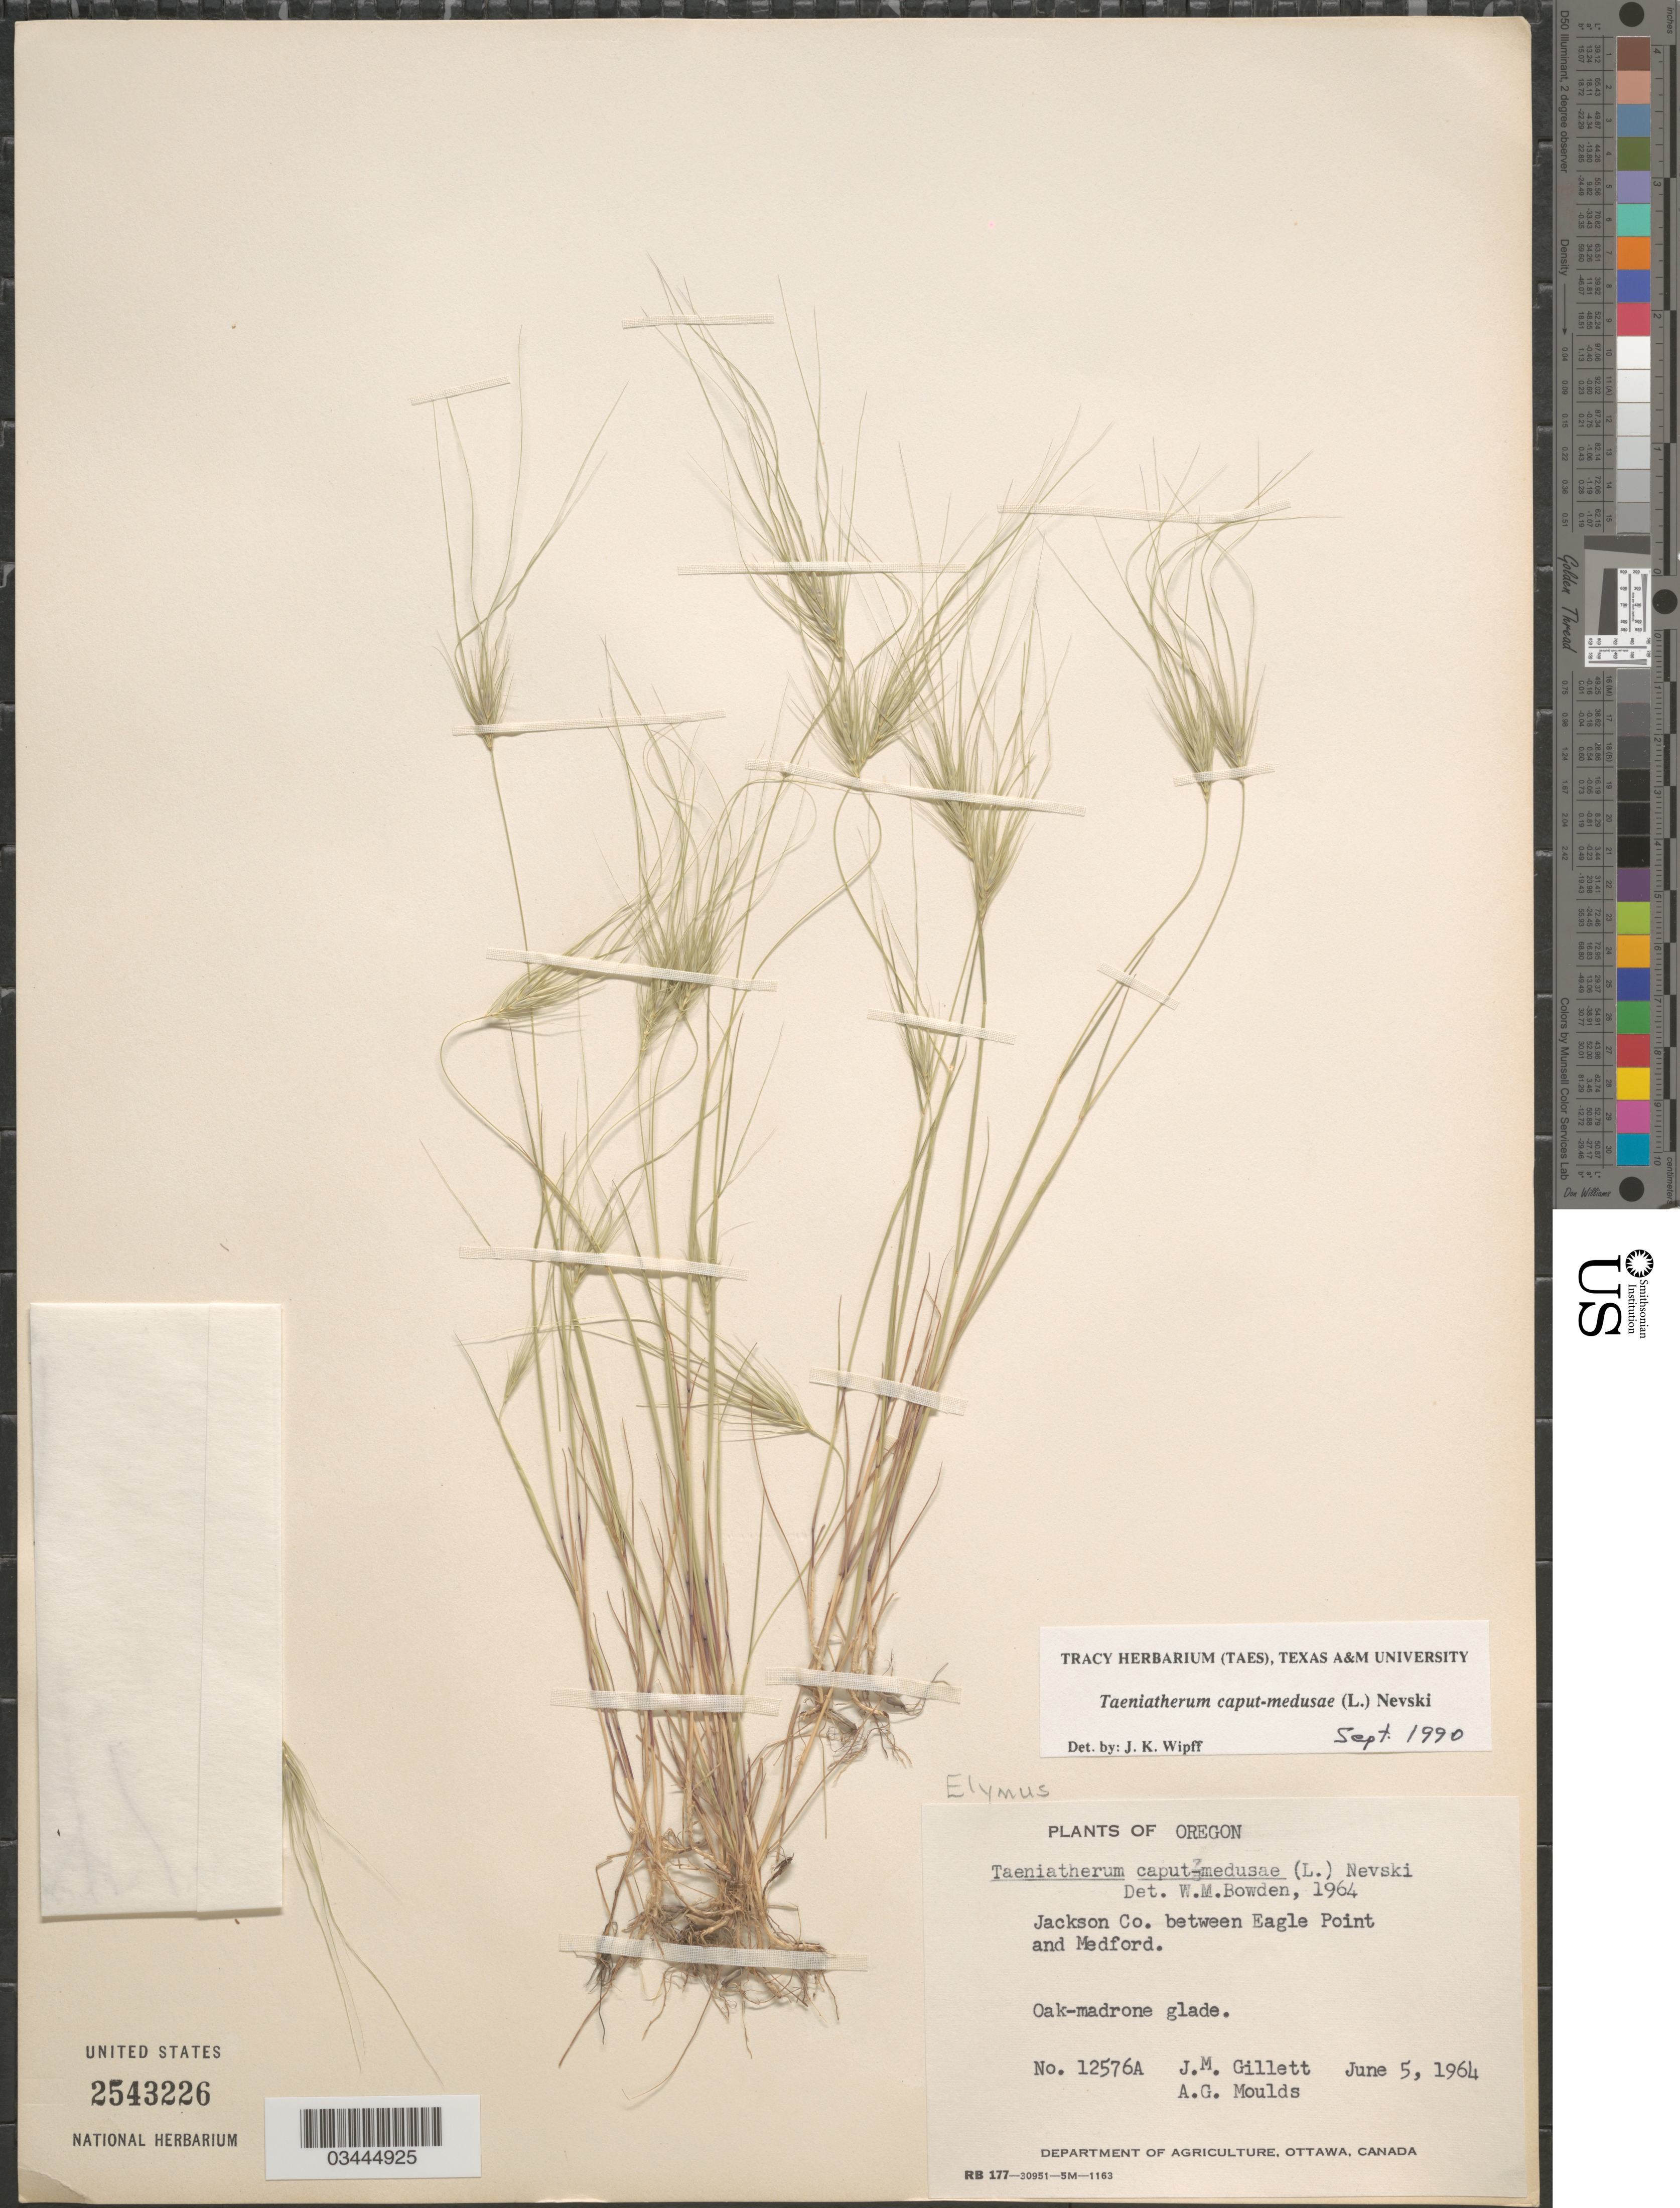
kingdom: Plantae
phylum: Tracheophyta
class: Liliopsida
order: Poales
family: Poaceae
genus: Taeniatherum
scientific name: Taeniatherum caput-medusae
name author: L.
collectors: J. M. Gillett & A. Moulds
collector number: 12576A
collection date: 1964-06-05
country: United States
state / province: Oregon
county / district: Jackson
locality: Jackson Co. between Eagle Point and Medford. Oak-madrone glade.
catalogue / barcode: US 2543226